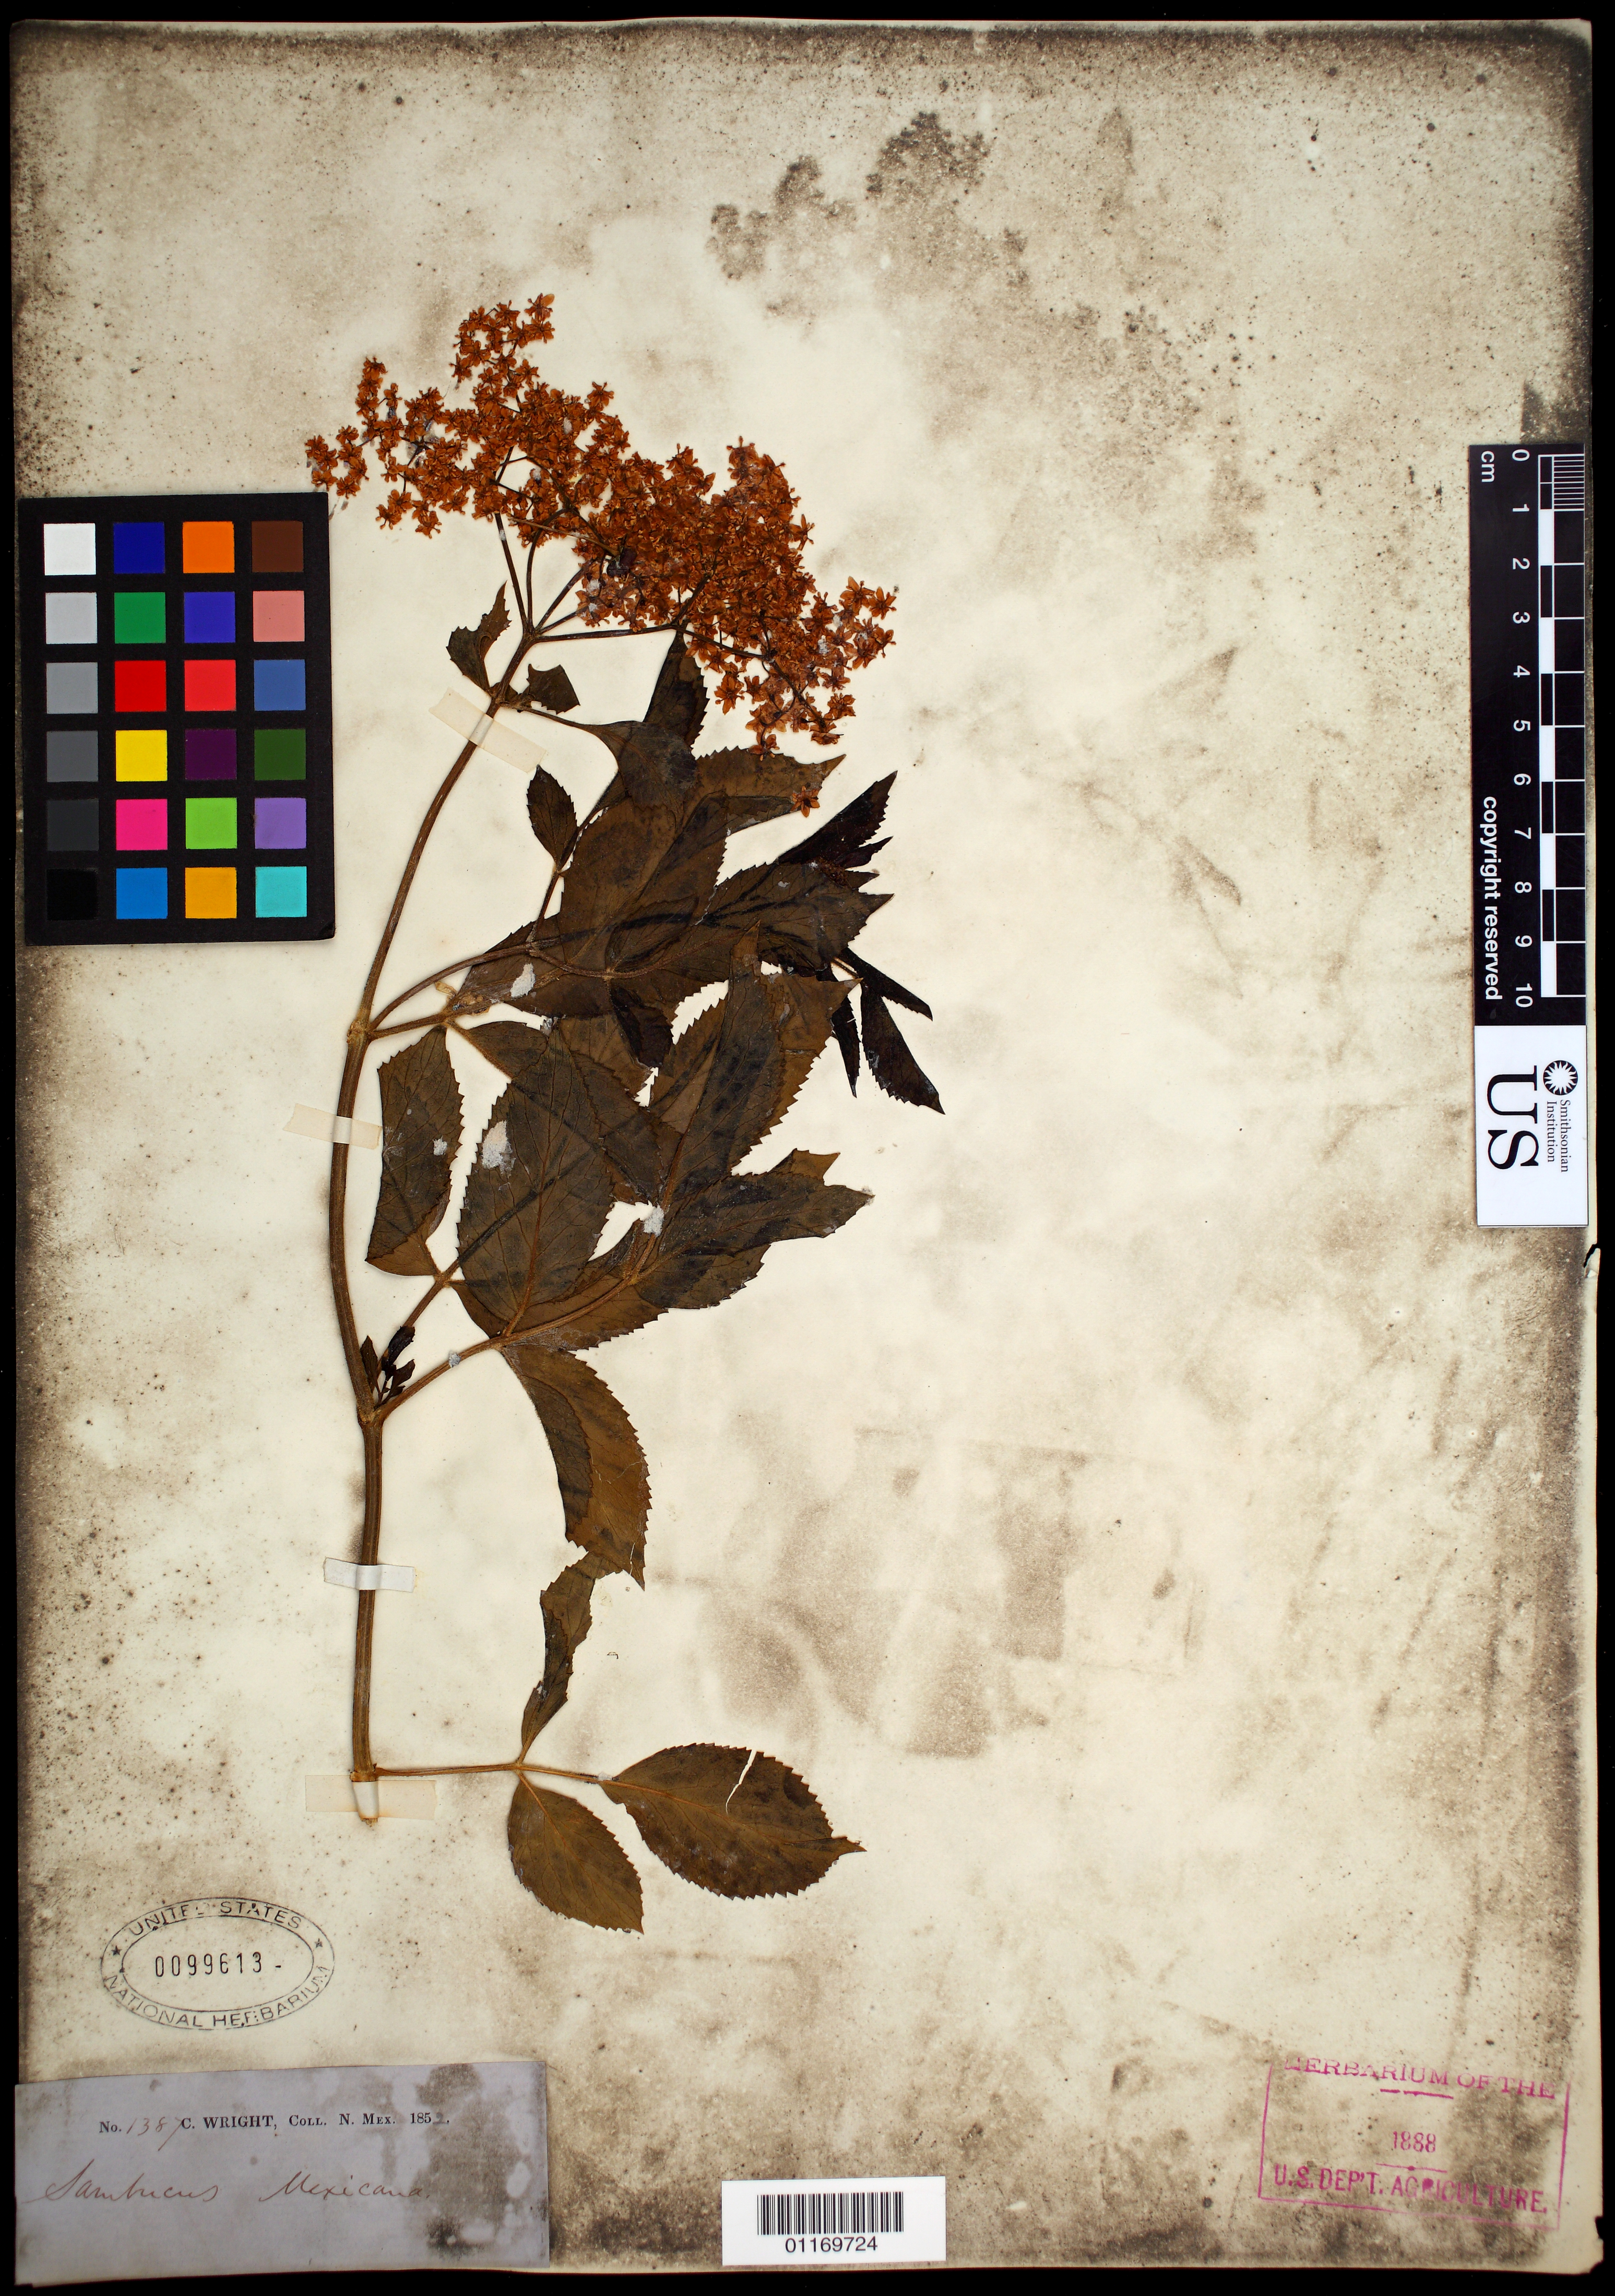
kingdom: Plantae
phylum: Tracheophyta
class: Magnoliopsida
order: Dipsacales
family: Viburnaceae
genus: Sambucus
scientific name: Sambucus mexicana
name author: C. Presl ex DC.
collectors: C. Wright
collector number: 1387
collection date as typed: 1852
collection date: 1852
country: United States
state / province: New Mexico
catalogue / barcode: US 99613